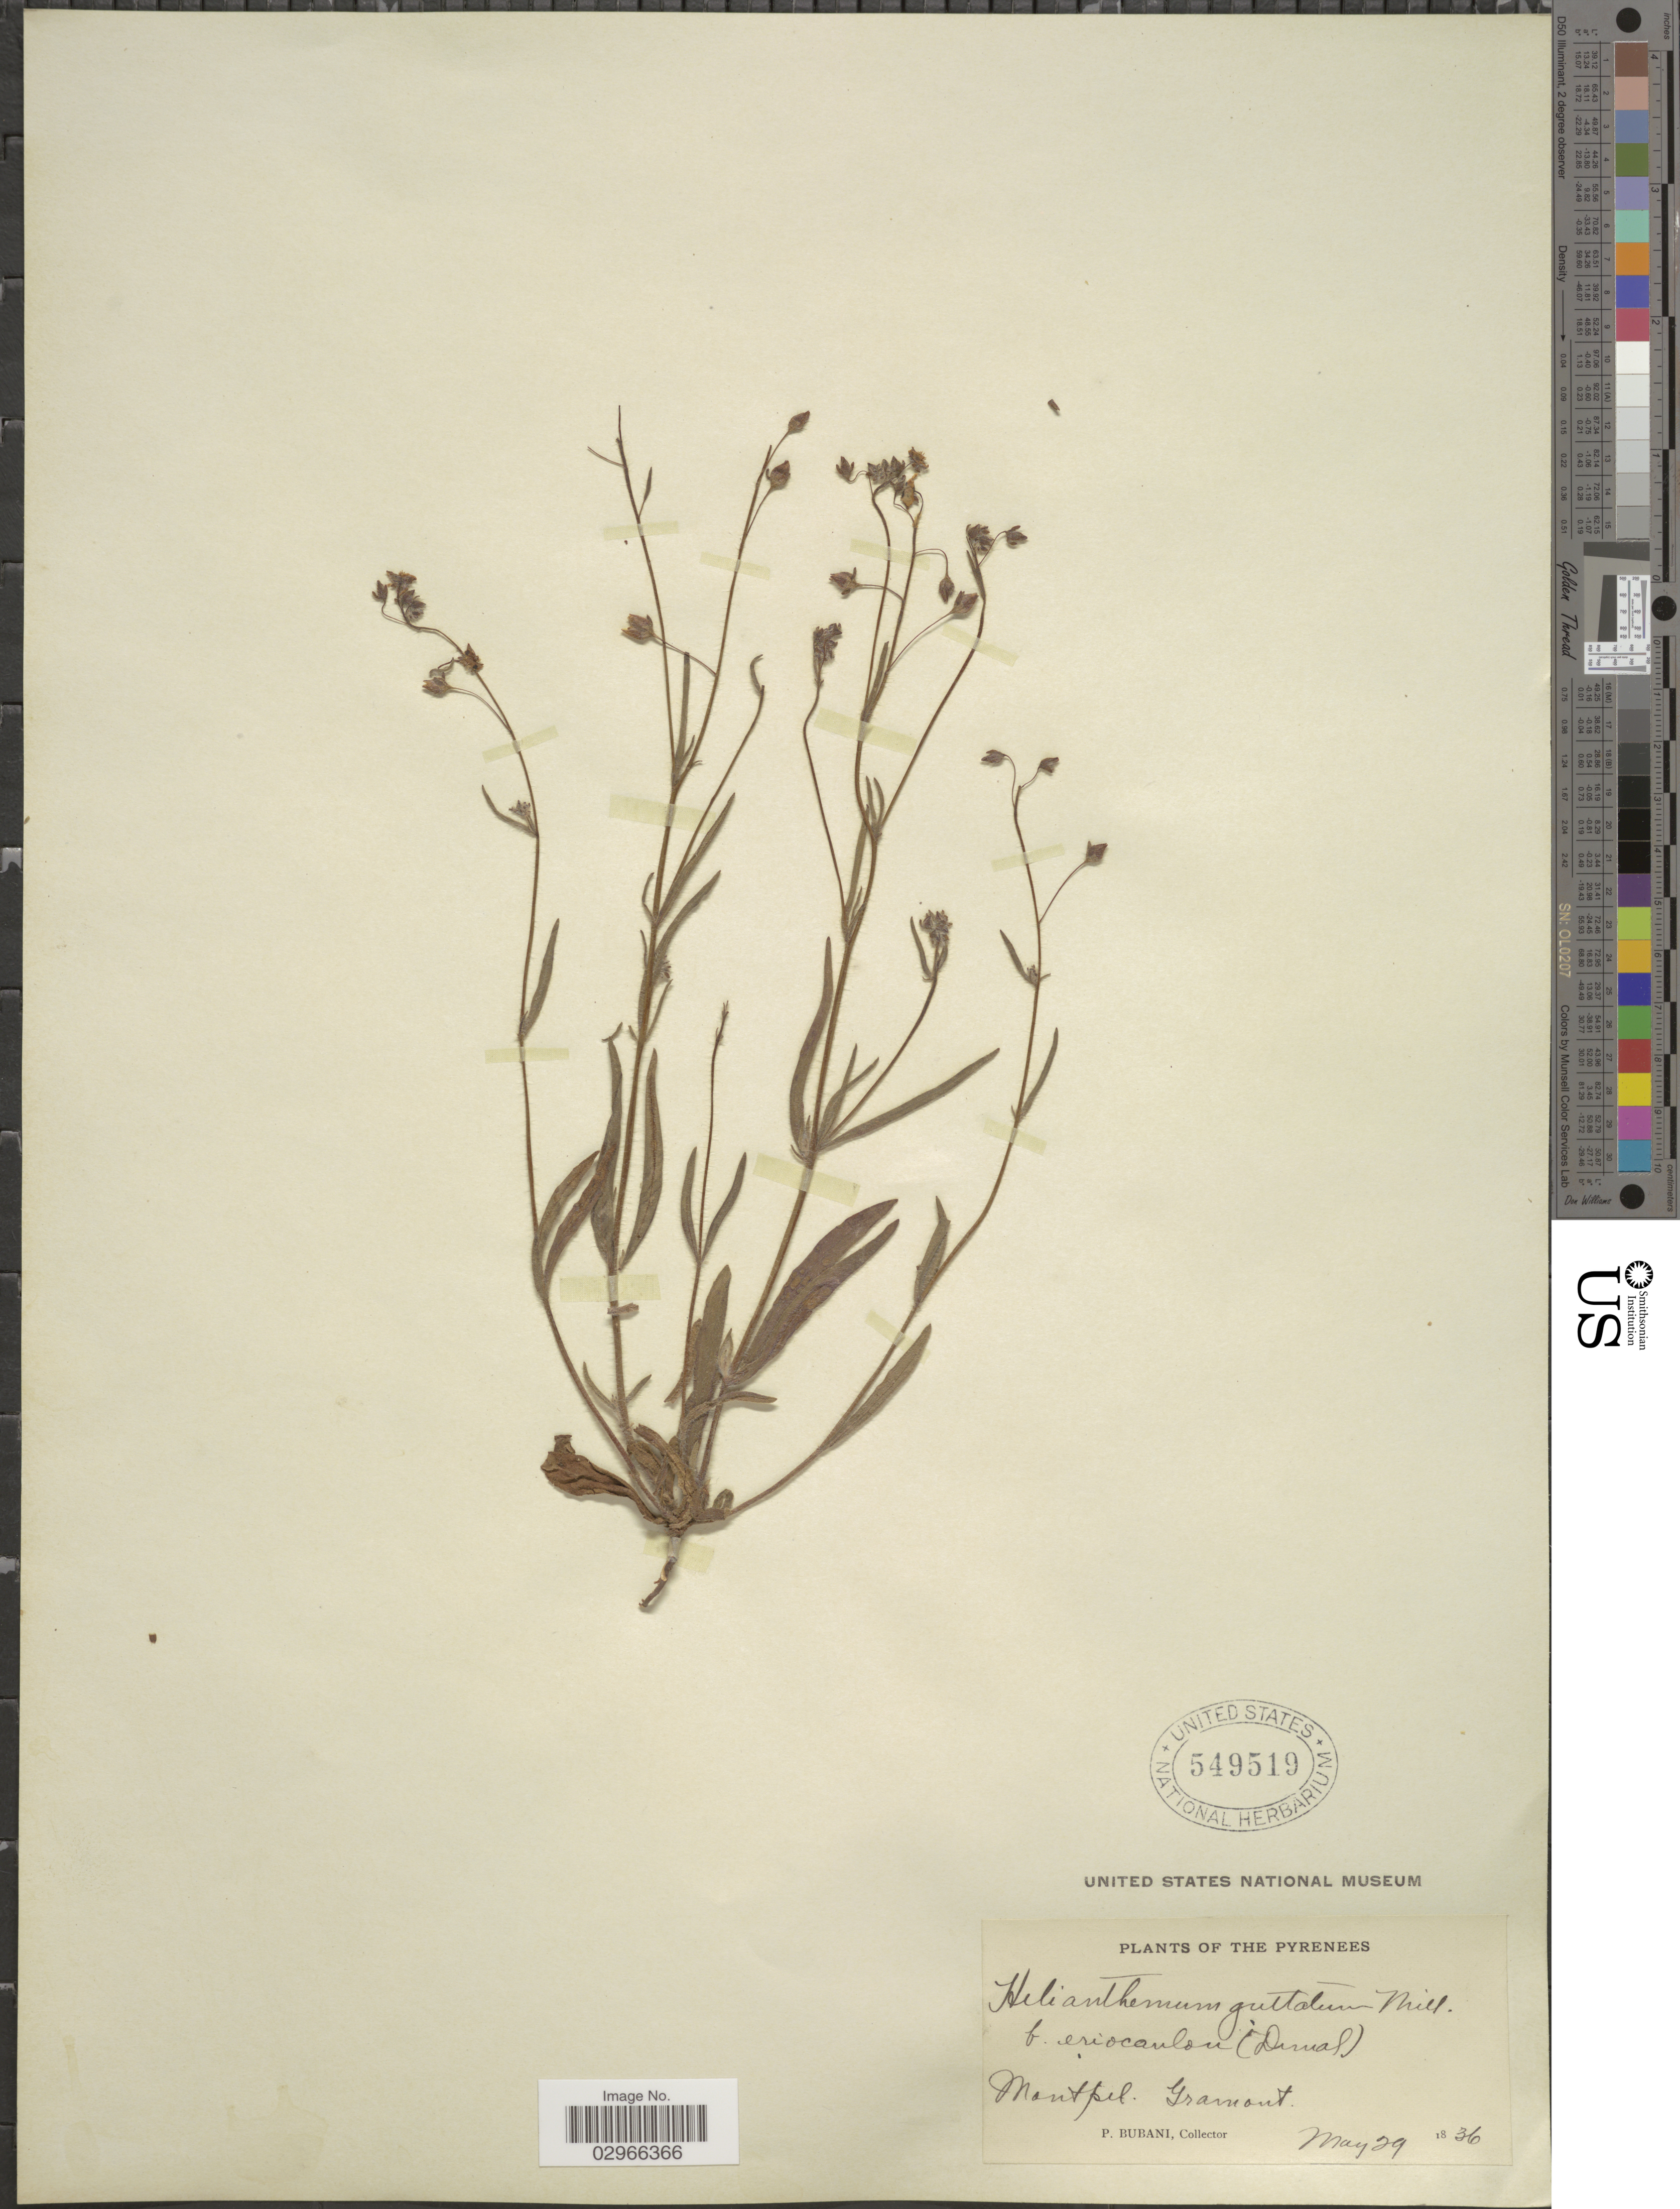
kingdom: Plantae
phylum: Tracheophyta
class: Magnoliopsida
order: Malvales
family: Cistaceae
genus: Tuberaria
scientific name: Tuberaria guttata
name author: (L.) Fourr.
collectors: P. Bubani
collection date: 1836-05-29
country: France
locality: The Pyrenees. Montpel. Gramont.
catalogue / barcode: US 549519